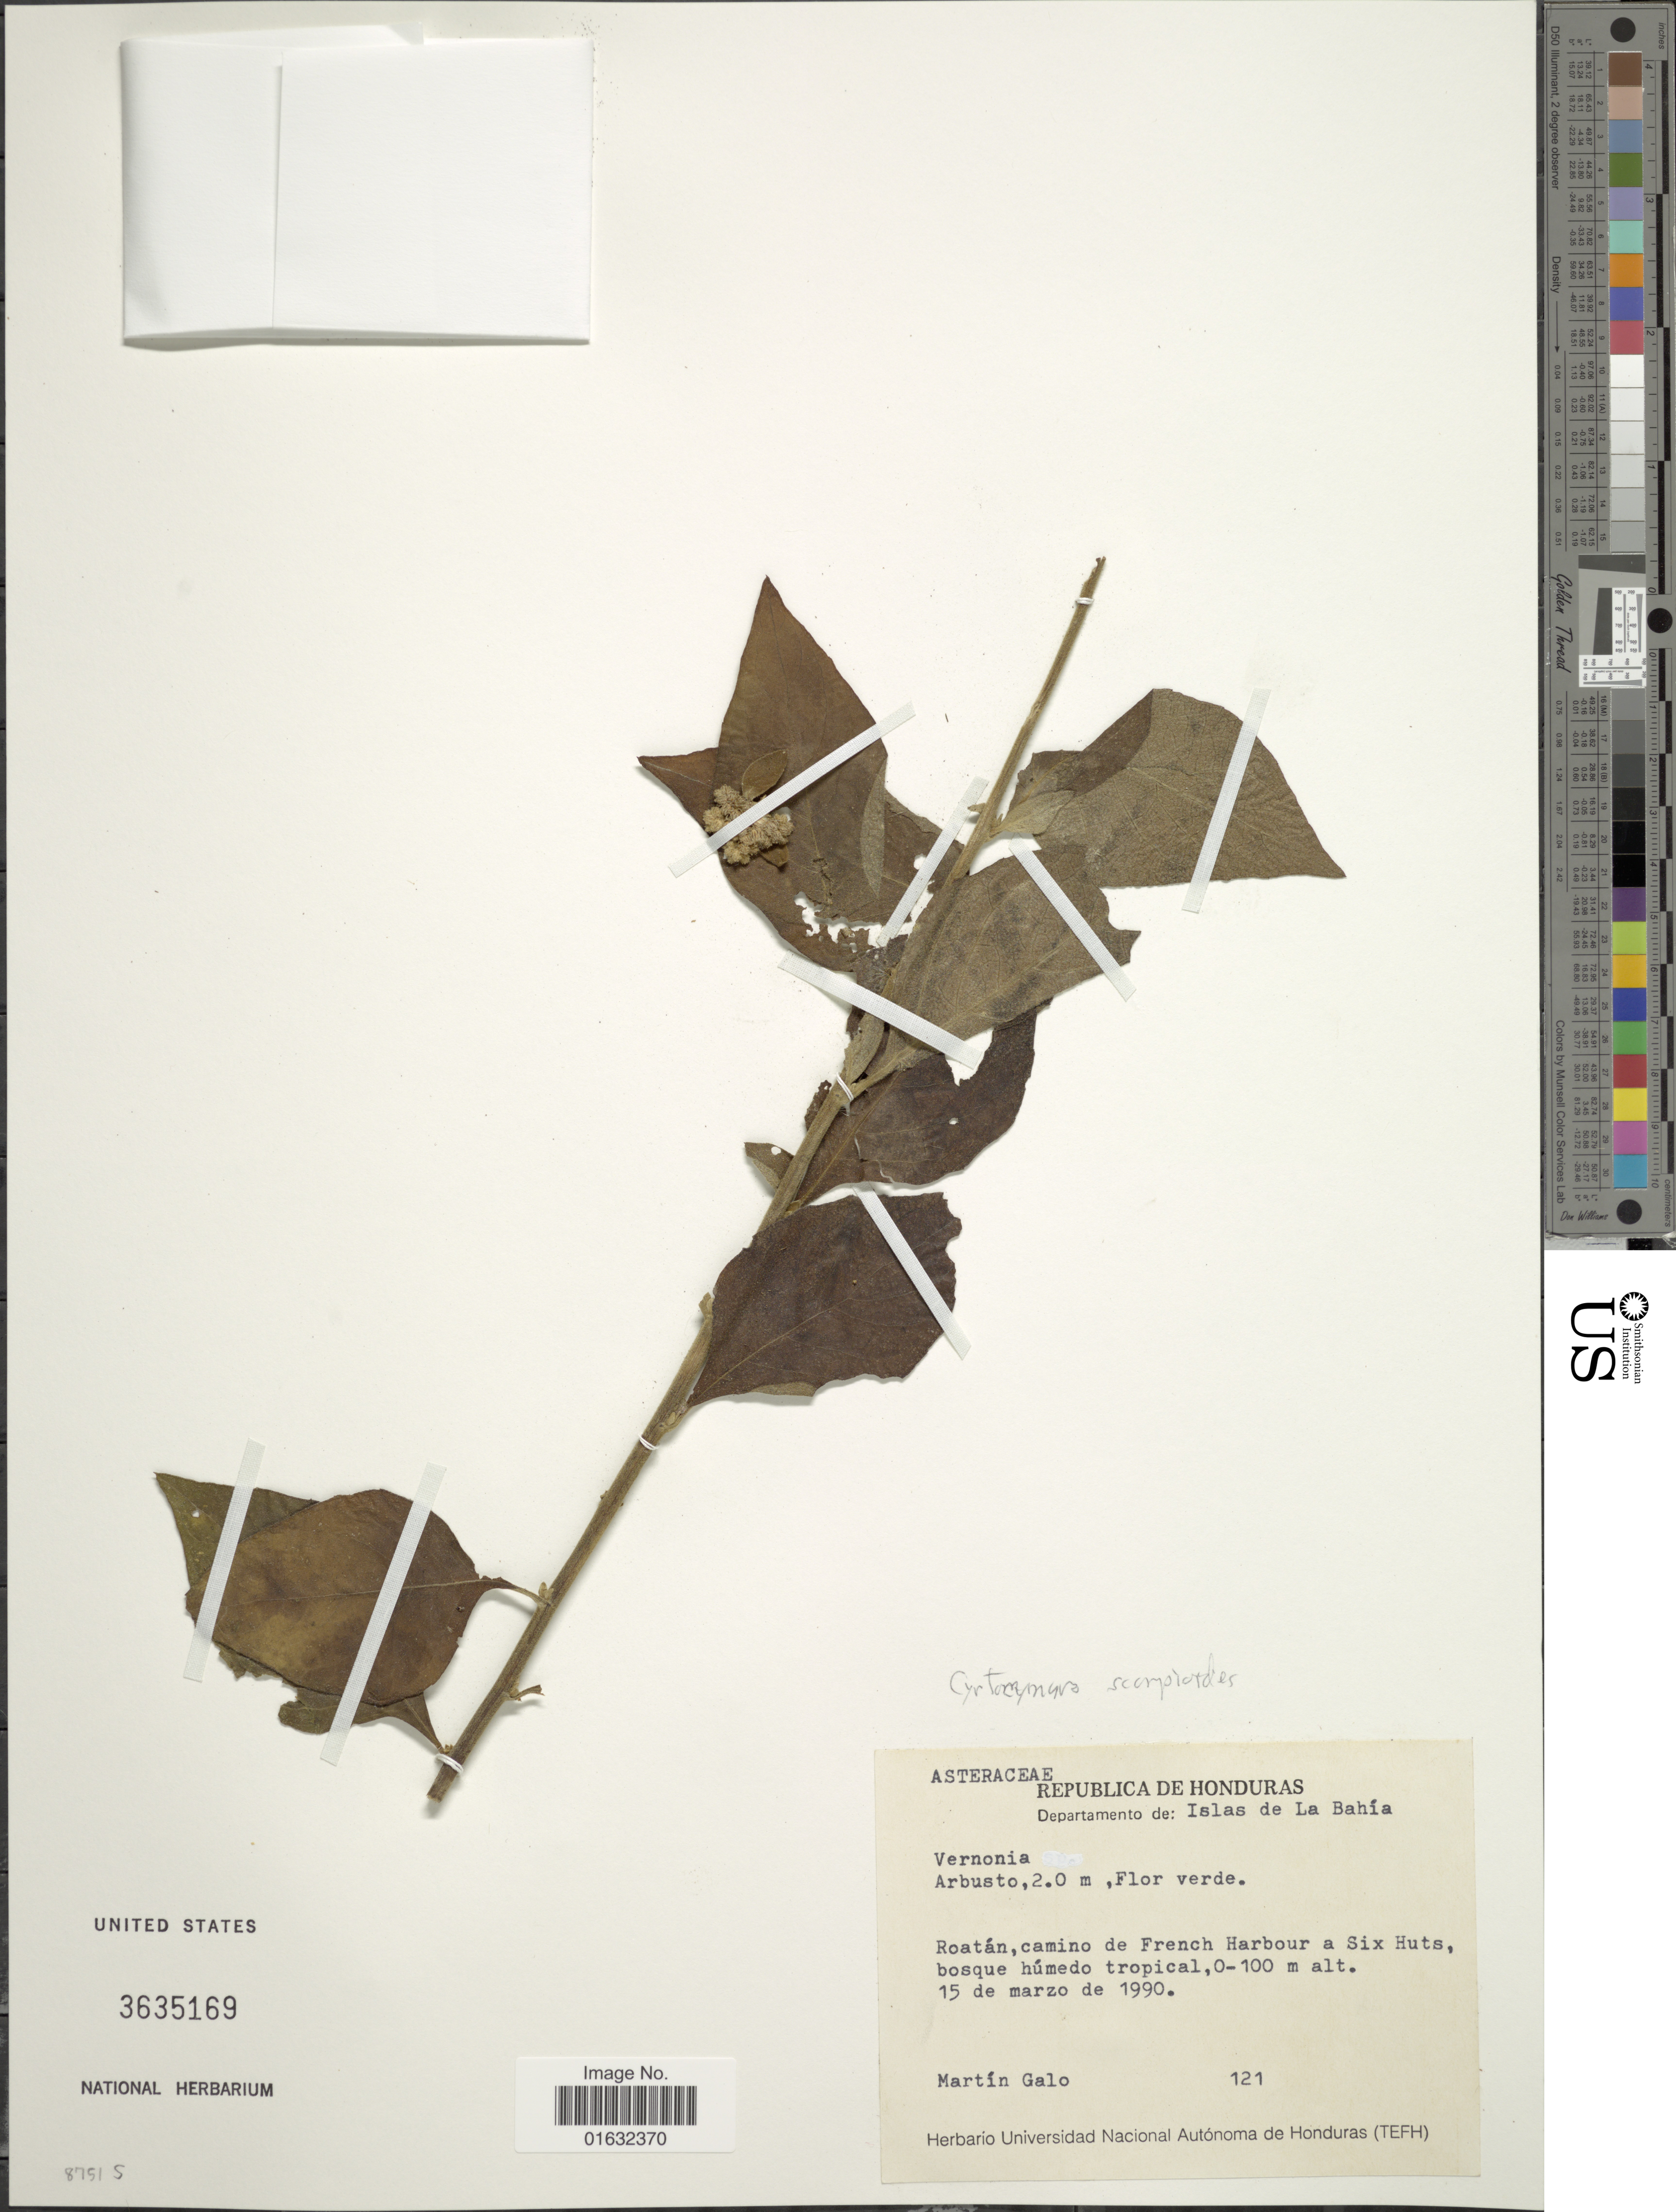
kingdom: Plantae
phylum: Tracheophyta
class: Magnoliopsida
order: Asterales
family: Asteraceae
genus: Cyrtocymura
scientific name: Cyrtocymura scorpioides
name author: (Lam.) H. Rob.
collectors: M. Galo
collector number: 121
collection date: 1990-03-15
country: Honduras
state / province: Islas de la Bahía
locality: Roatán, camino de French Harbour a Six Huts, bosque húmedo tropical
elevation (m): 0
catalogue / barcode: US 3635169